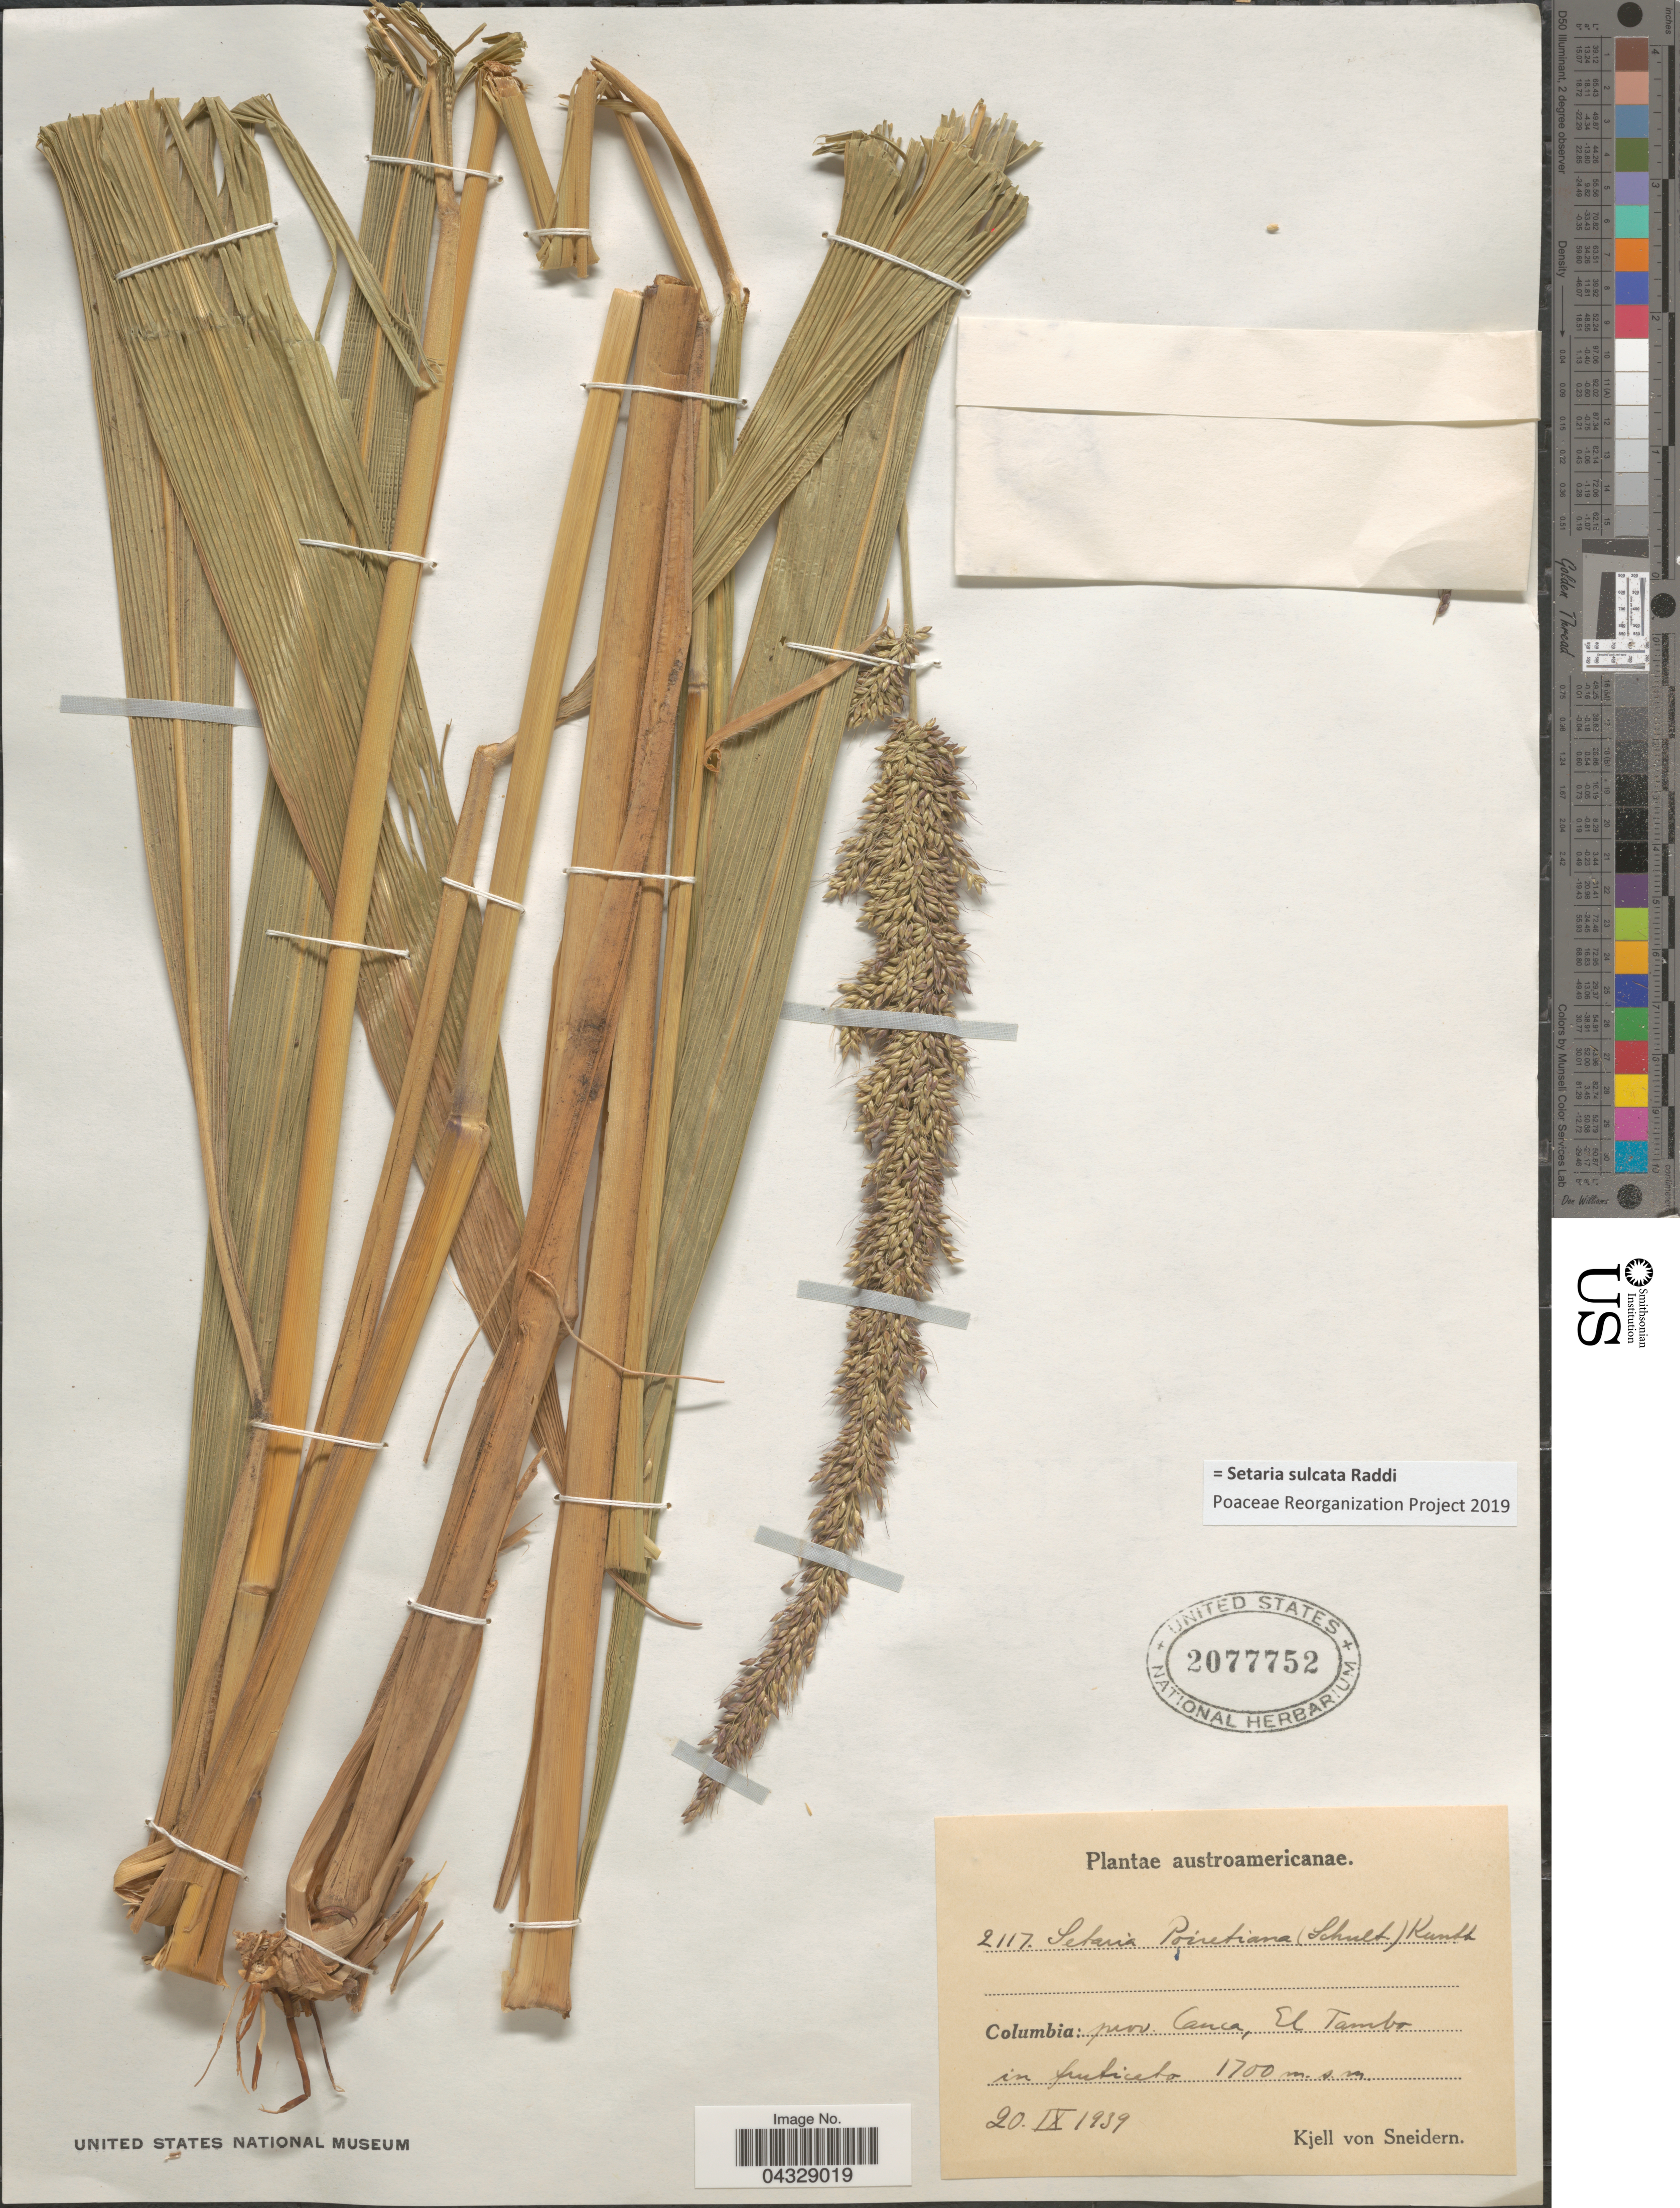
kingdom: Plantae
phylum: Tracheophyta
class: Liliopsida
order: Poales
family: Poaceae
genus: Setaria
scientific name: Setaria sulcata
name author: Raddi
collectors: K. von Sneidern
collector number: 2117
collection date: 1939-09-20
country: Colombia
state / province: Cauca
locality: Austroamericanae. El Tambo.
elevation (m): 1700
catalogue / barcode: US 2077752